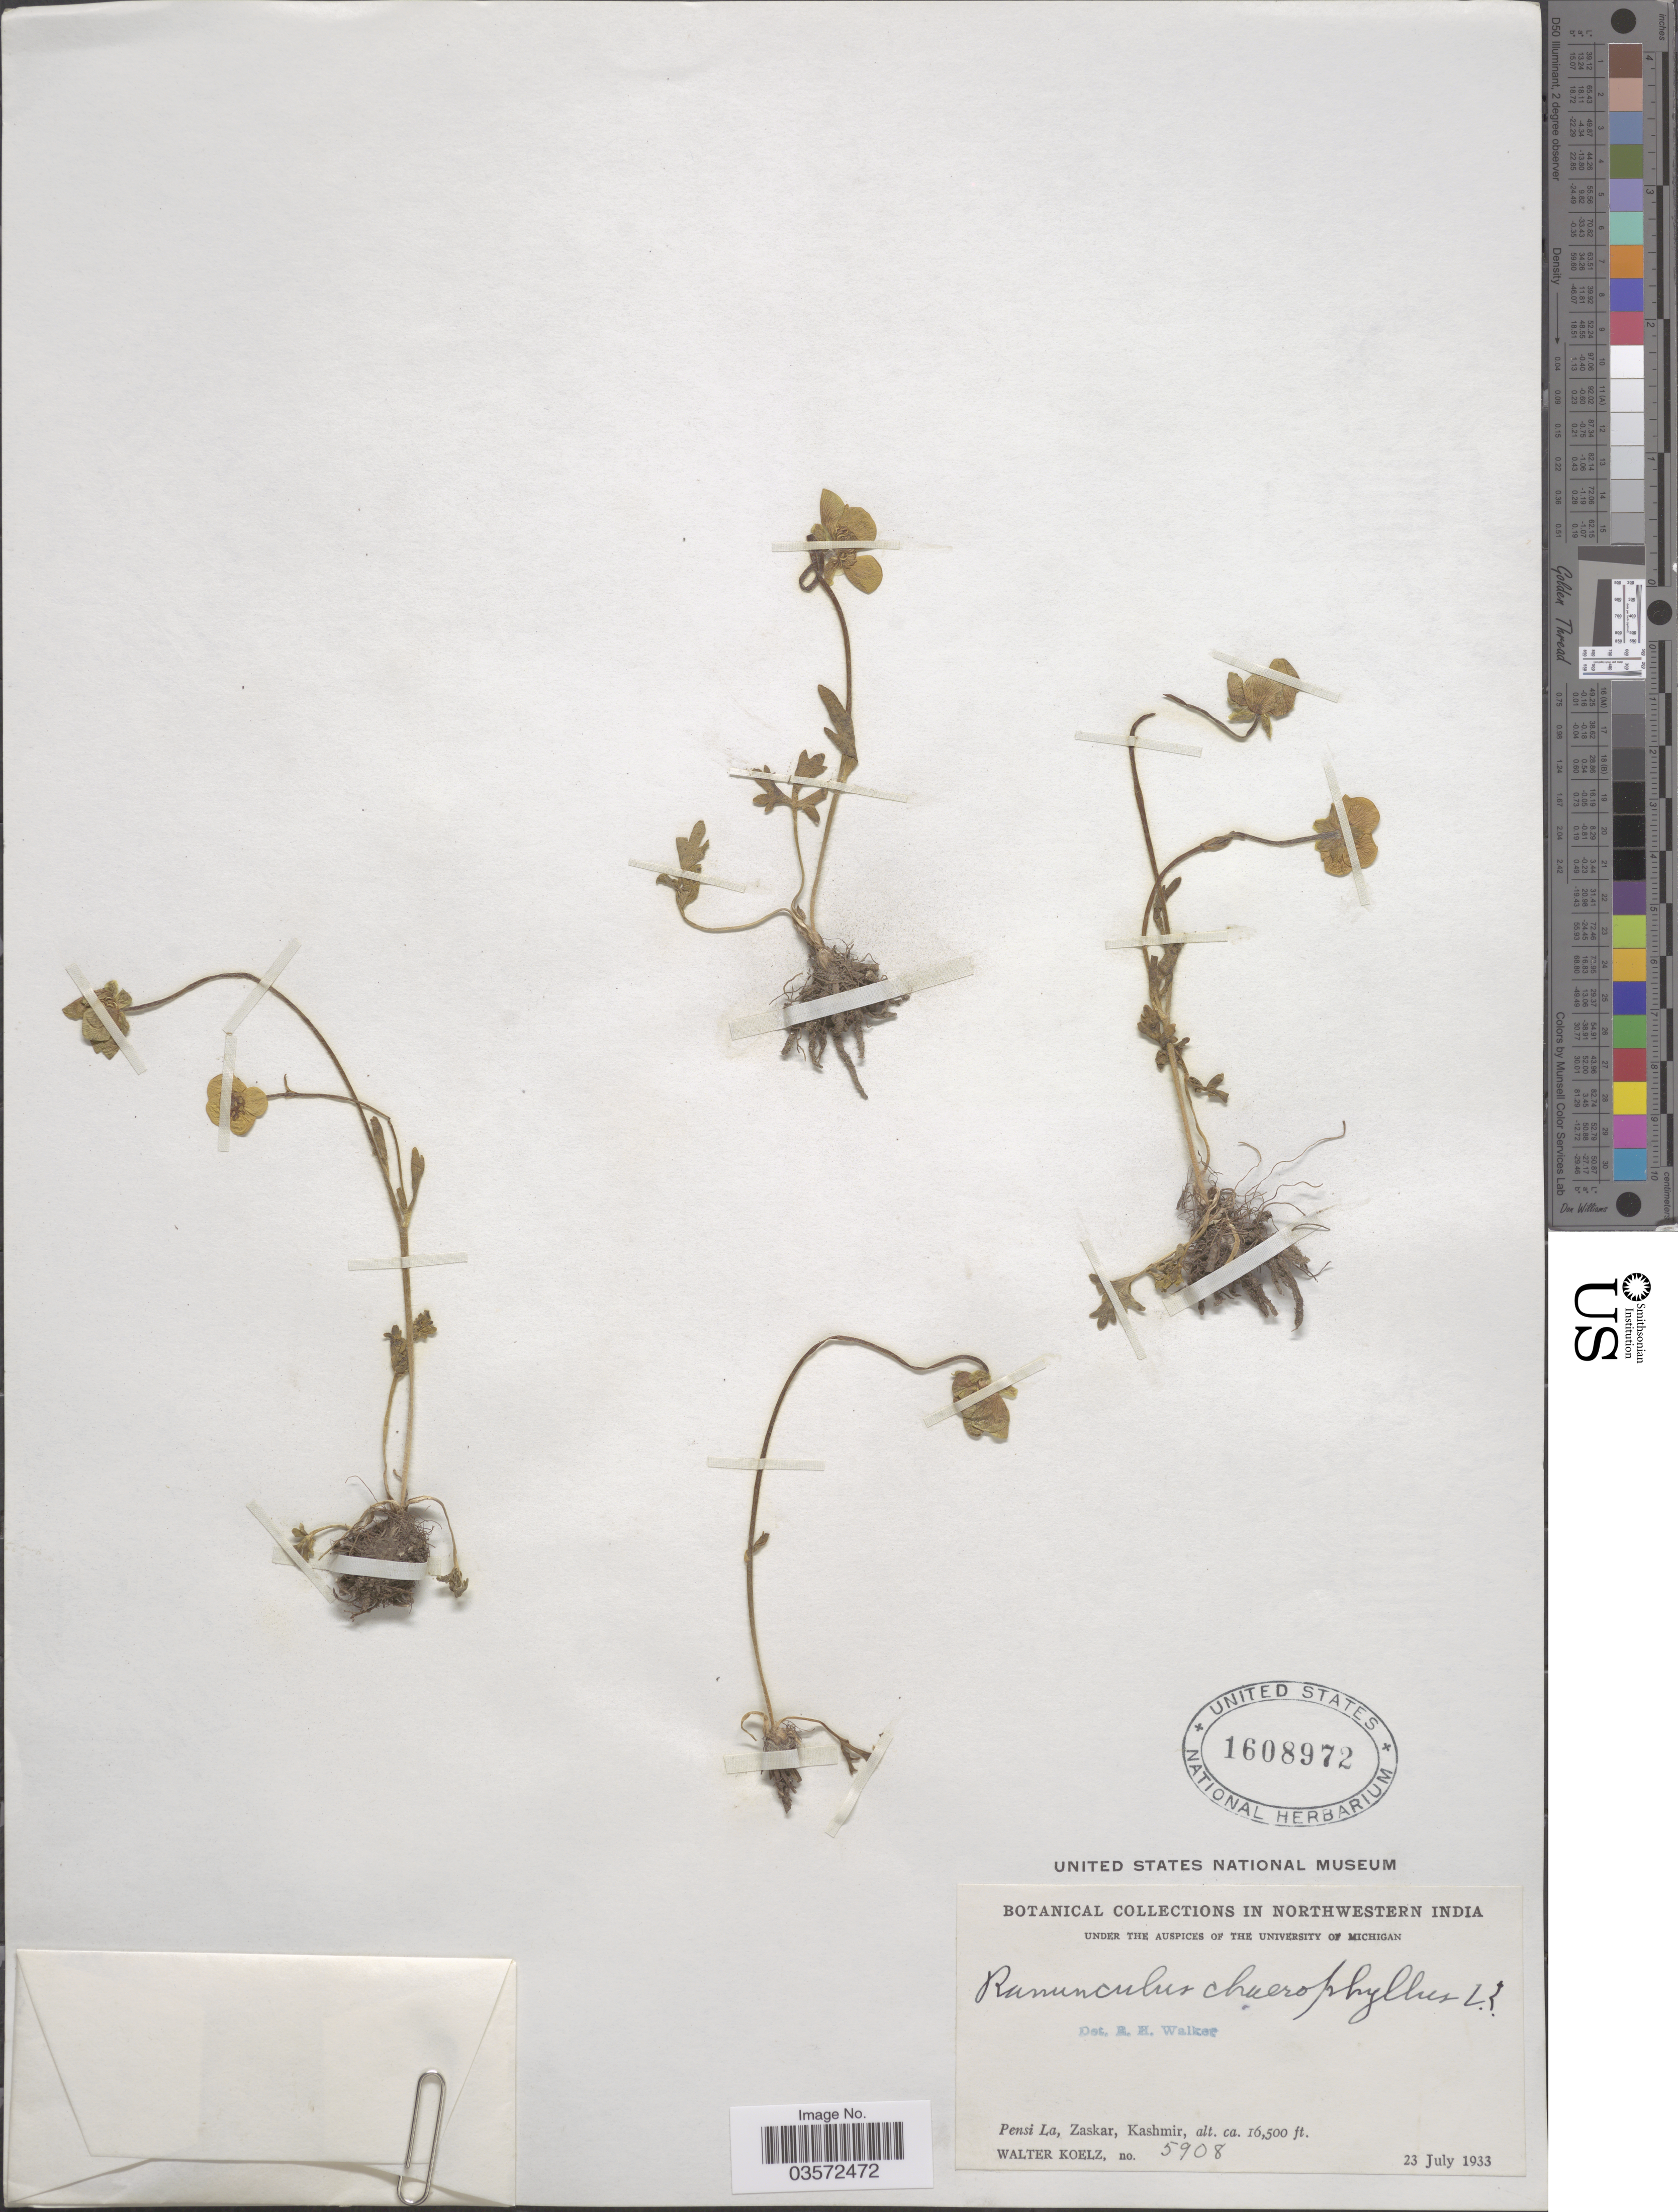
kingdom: Plantae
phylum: Tracheophyta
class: Magnoliopsida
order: Ranunculales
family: Ranunculaceae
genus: Ranunculus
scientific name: Ranunculus chaerophyllos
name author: L.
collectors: W. N. Koelz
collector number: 5908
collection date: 1933-07-23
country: India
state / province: Jammu and Kashmir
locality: Northwestern India. Pensi La, Zaskar, Kashmir.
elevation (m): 5029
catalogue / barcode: US 1608972